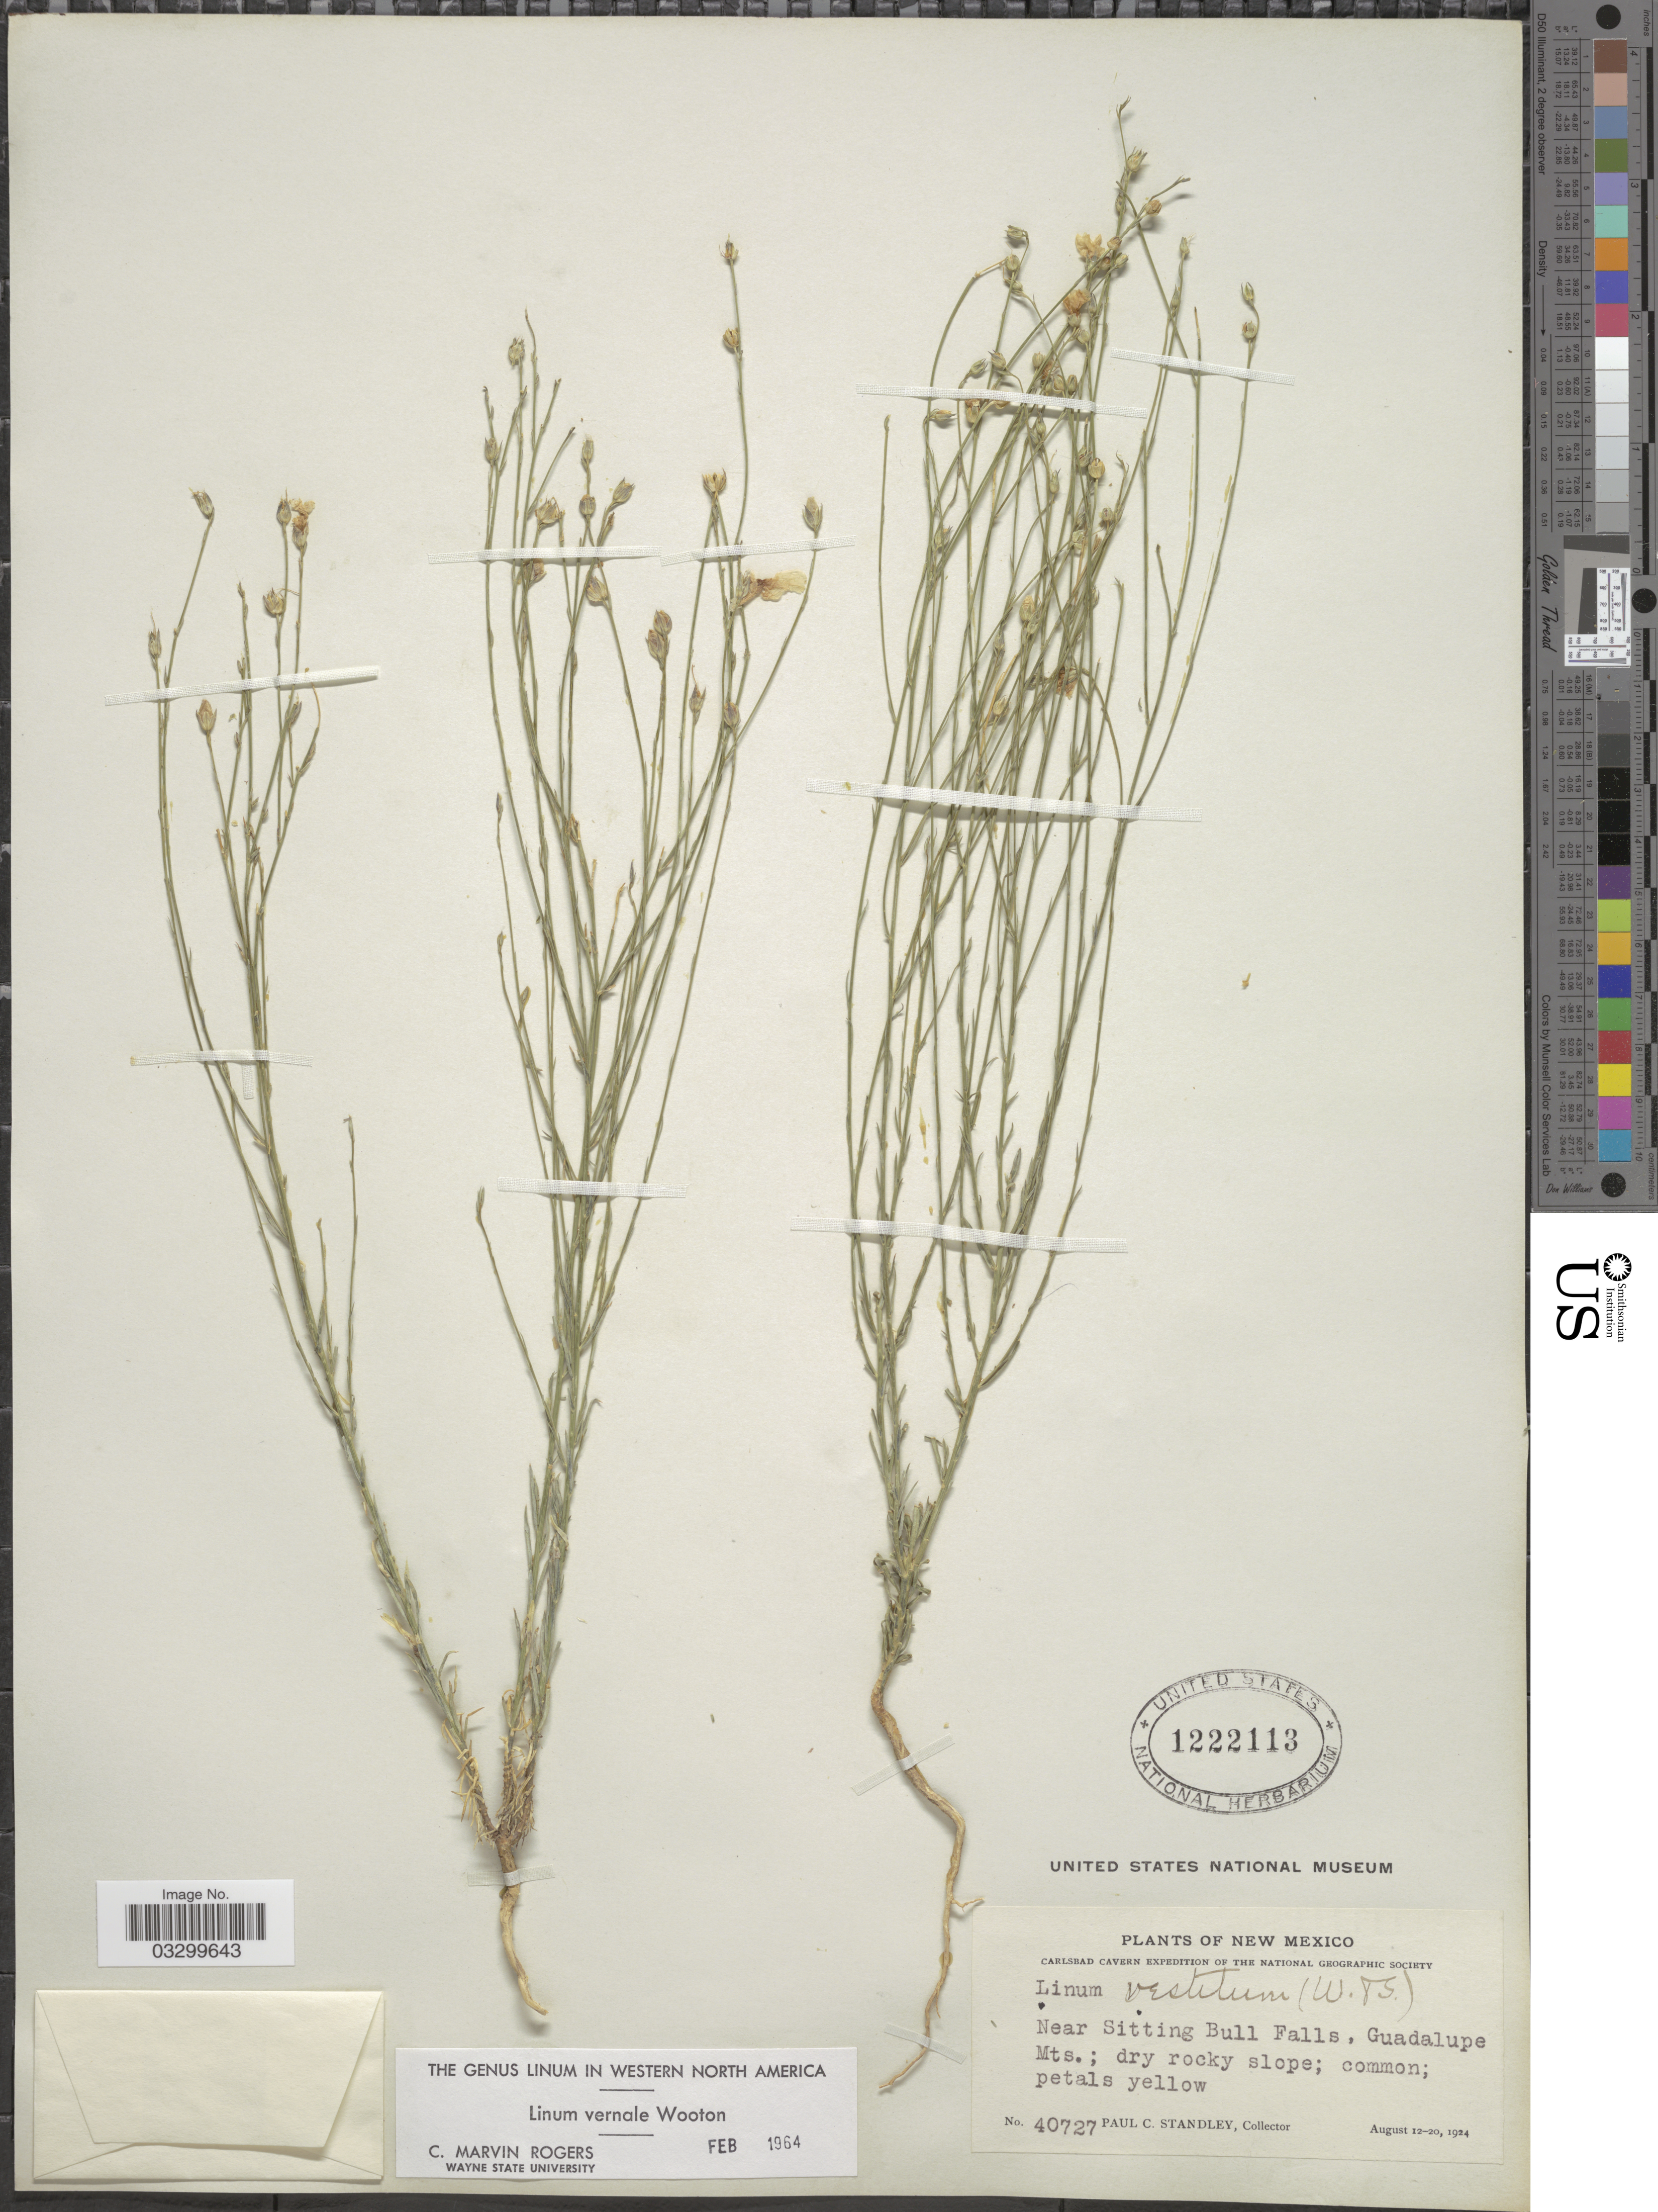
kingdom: Plantae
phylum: Tracheophyta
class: Magnoliopsida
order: Malpighiales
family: Linaceae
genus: Linum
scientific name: Linum vernale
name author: Wooton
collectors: P. C. Standley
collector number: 40727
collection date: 1924-08-12/1924-08-20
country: United States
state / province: New Mexico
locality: Near Sitting Bull Falls, Guadalupe Mts.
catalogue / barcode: US 1222113